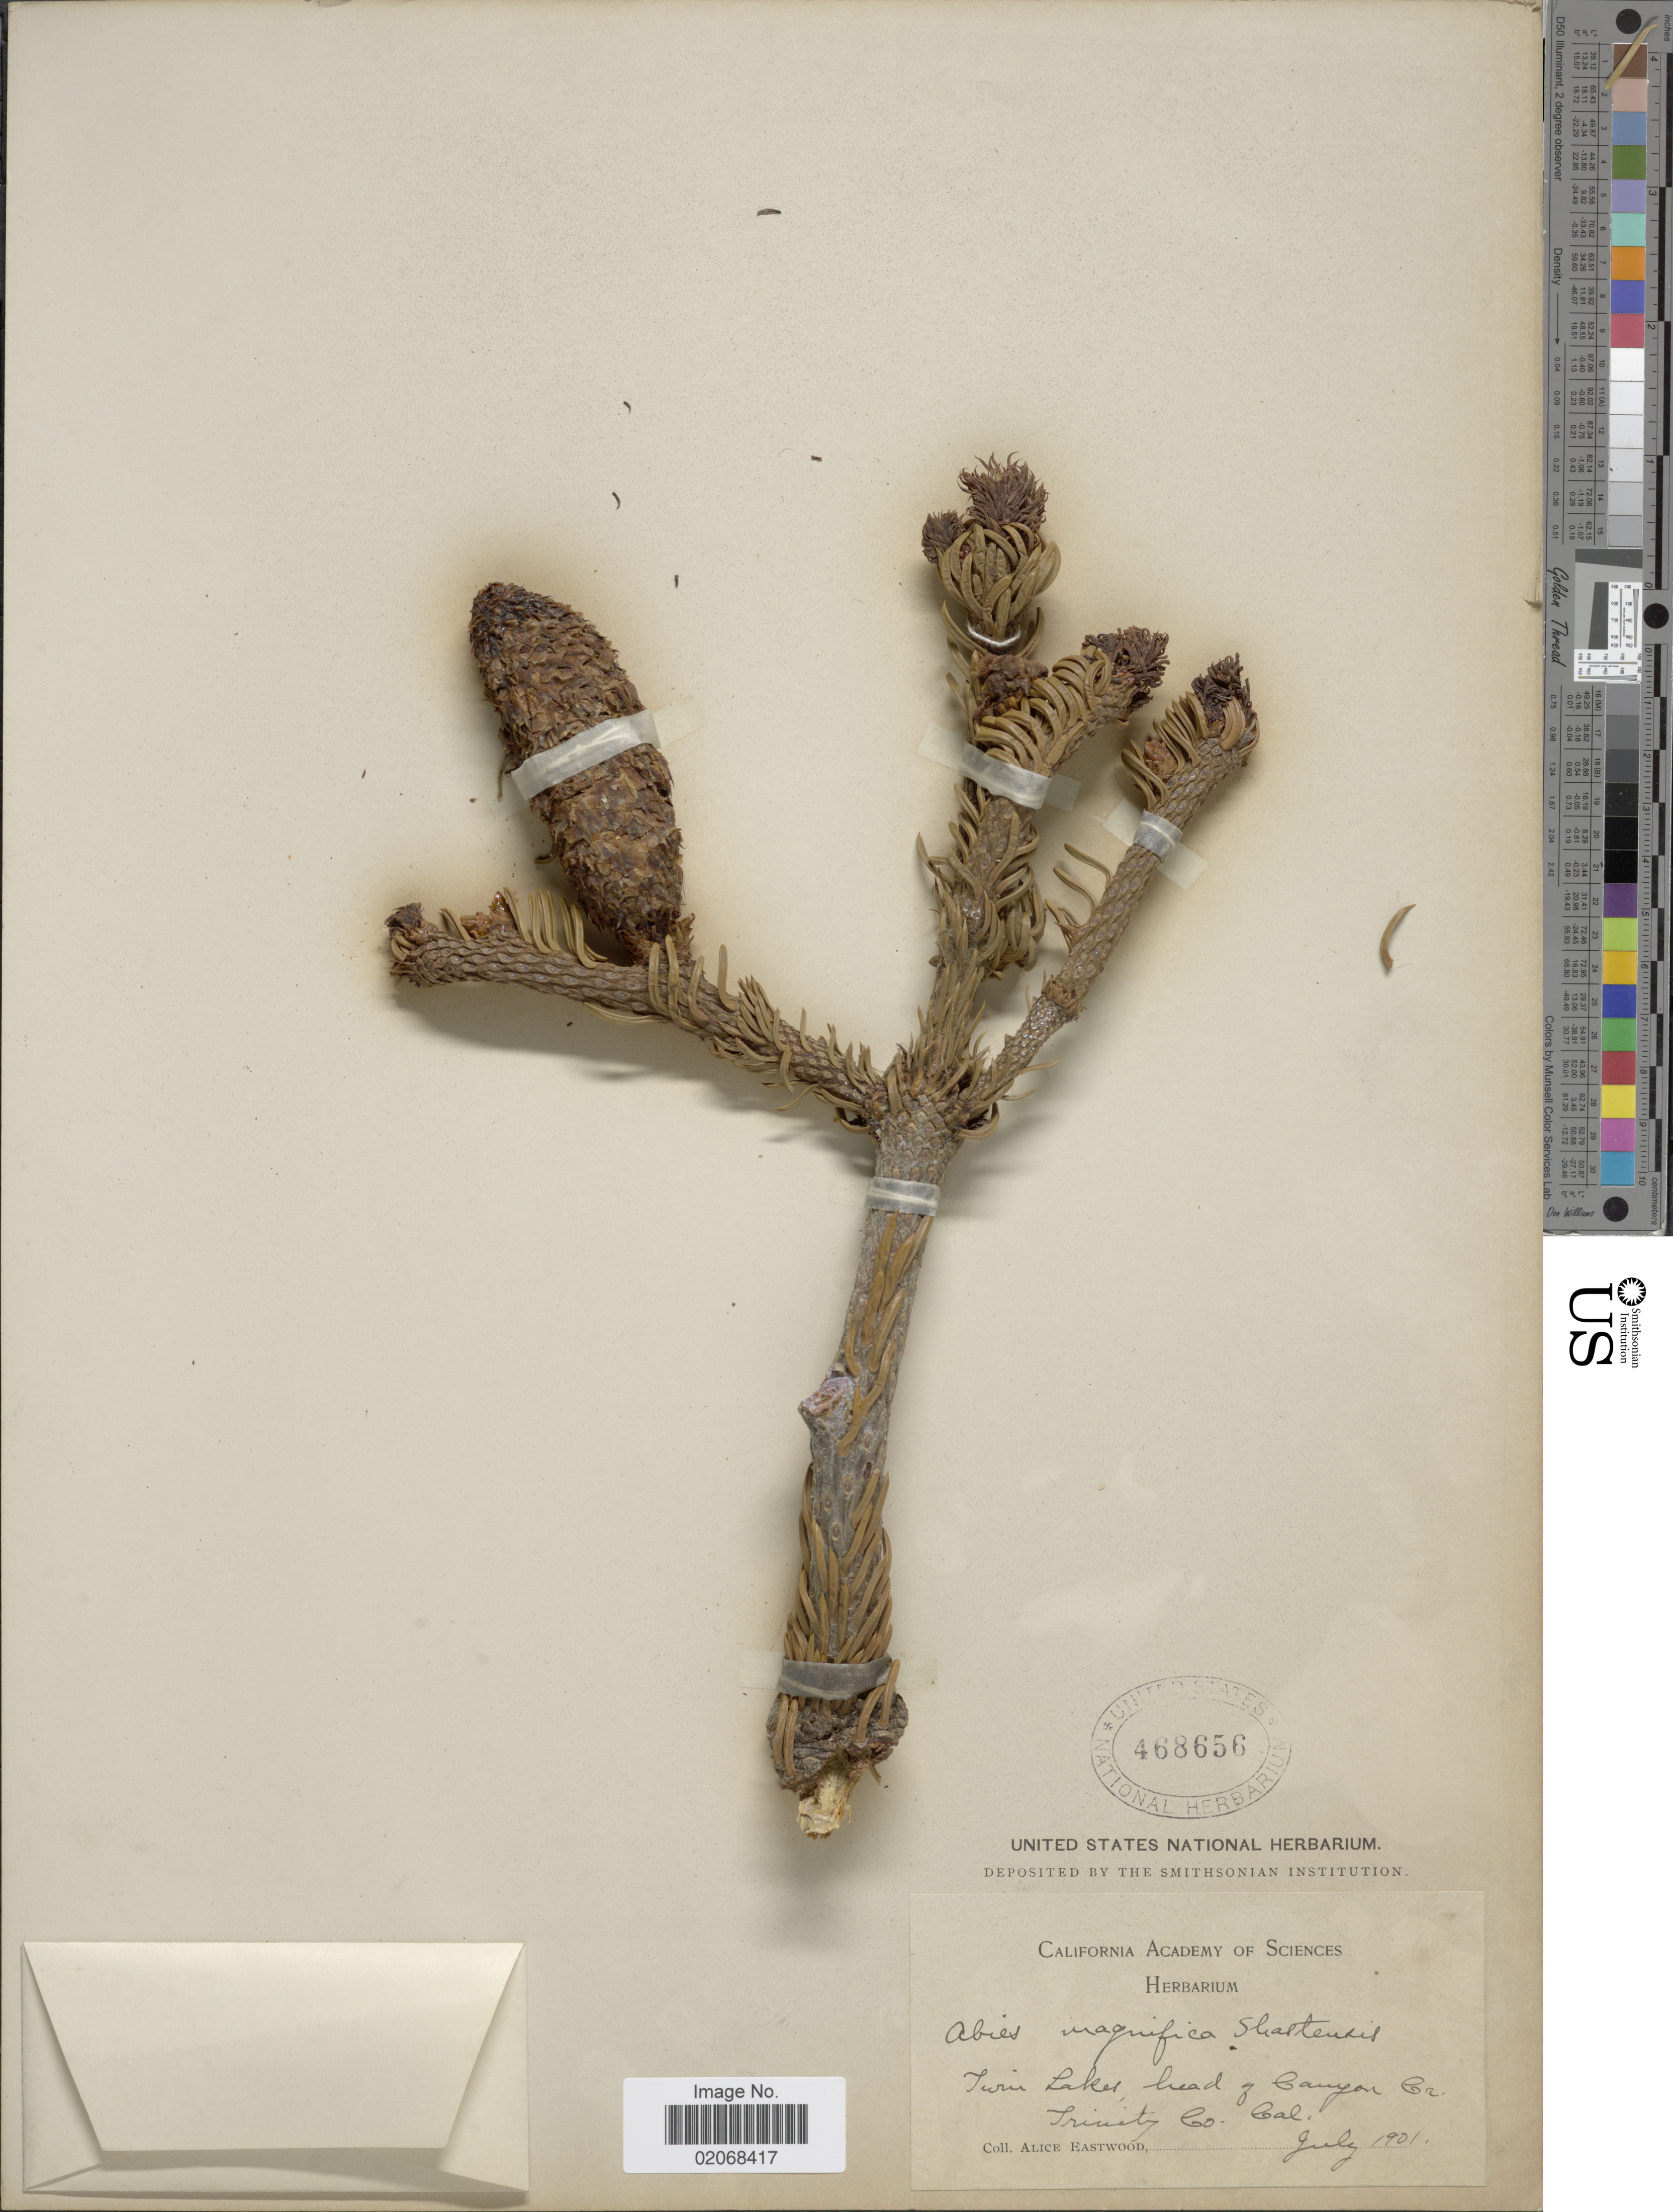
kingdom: Plantae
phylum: Tracheophyta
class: Pinopsida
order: Pinales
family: Pinaceae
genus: Abies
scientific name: Abies magnifica var. shastensis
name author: Lemmon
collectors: A. Eastwood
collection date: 1901-07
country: United States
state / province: California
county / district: Trinity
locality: Twin Lakes, head of Canyon Cr Trinity Co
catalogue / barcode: US 468656